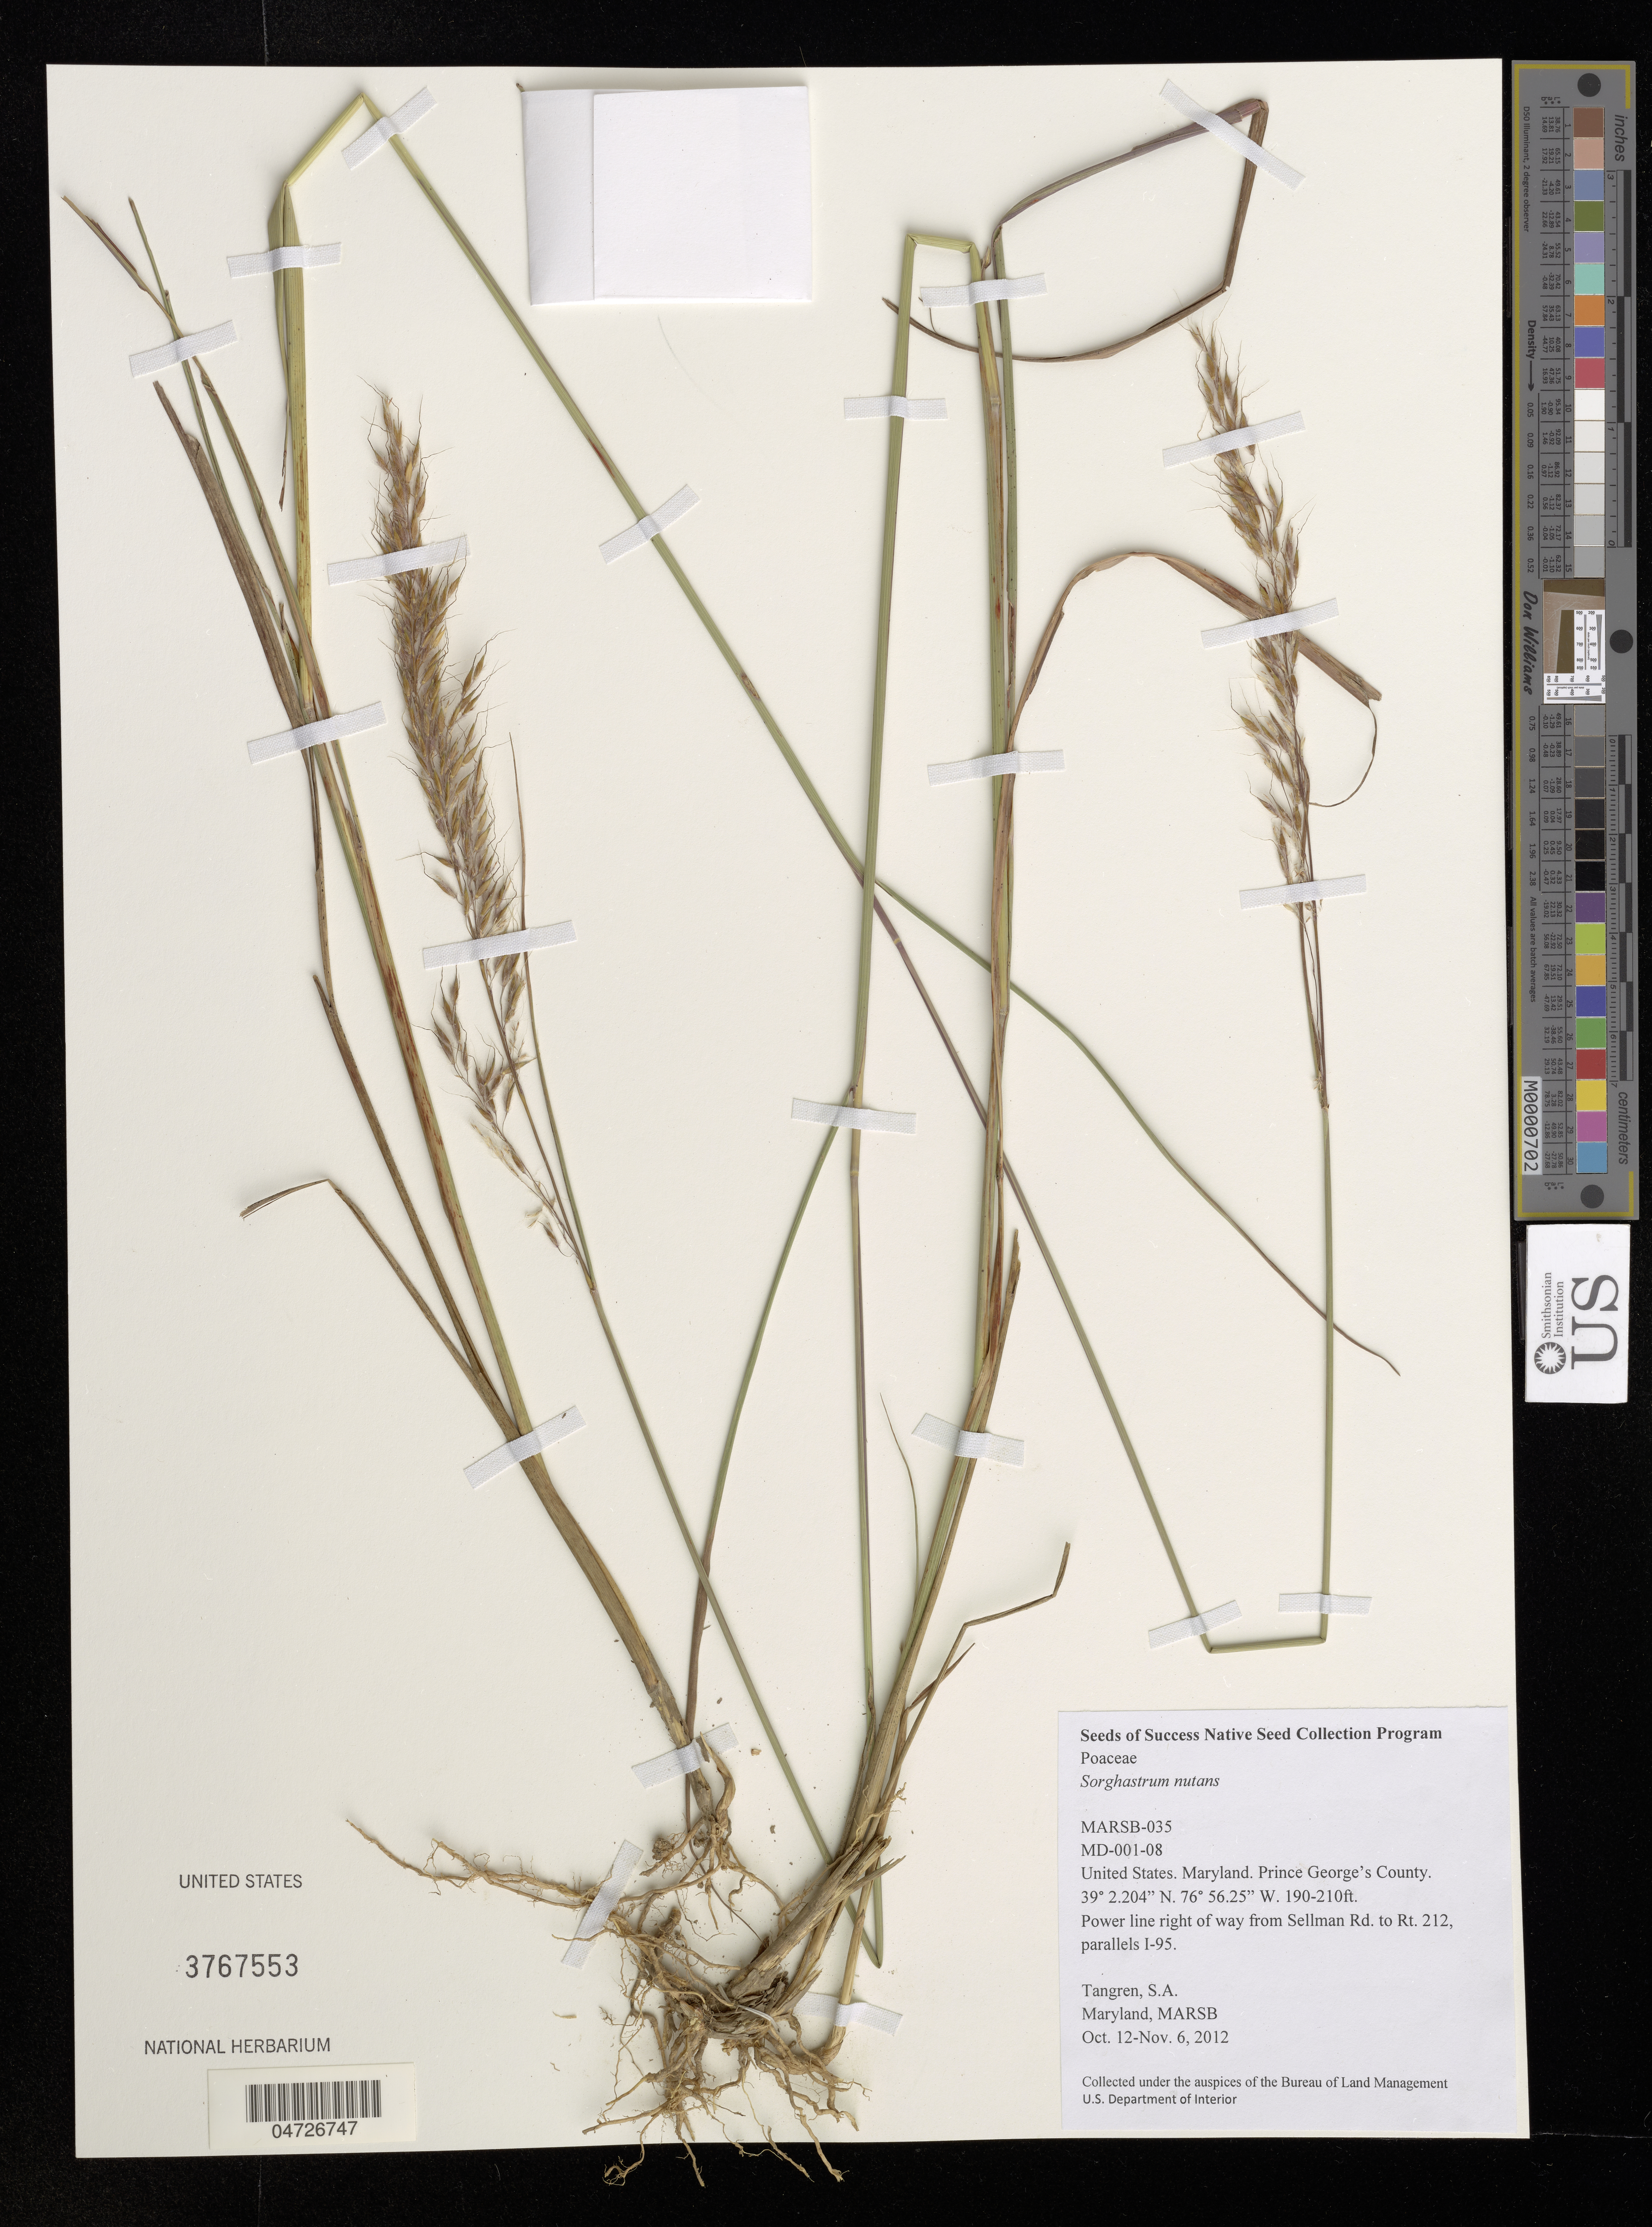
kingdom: Plantae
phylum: Tracheophyta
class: Liliopsida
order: Poales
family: Poaceae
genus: Sorghastrum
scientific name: Sorghastrum nutans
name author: (L.) Nash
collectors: S. Tangren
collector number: MARSB-035/MD-001-08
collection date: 2012-10-12/2012-11-06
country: United States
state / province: Maryland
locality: Prince George's County. Power line right of way from Sellman Rd. to Rt. 212, parallels I-95.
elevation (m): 58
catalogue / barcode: US 3767553